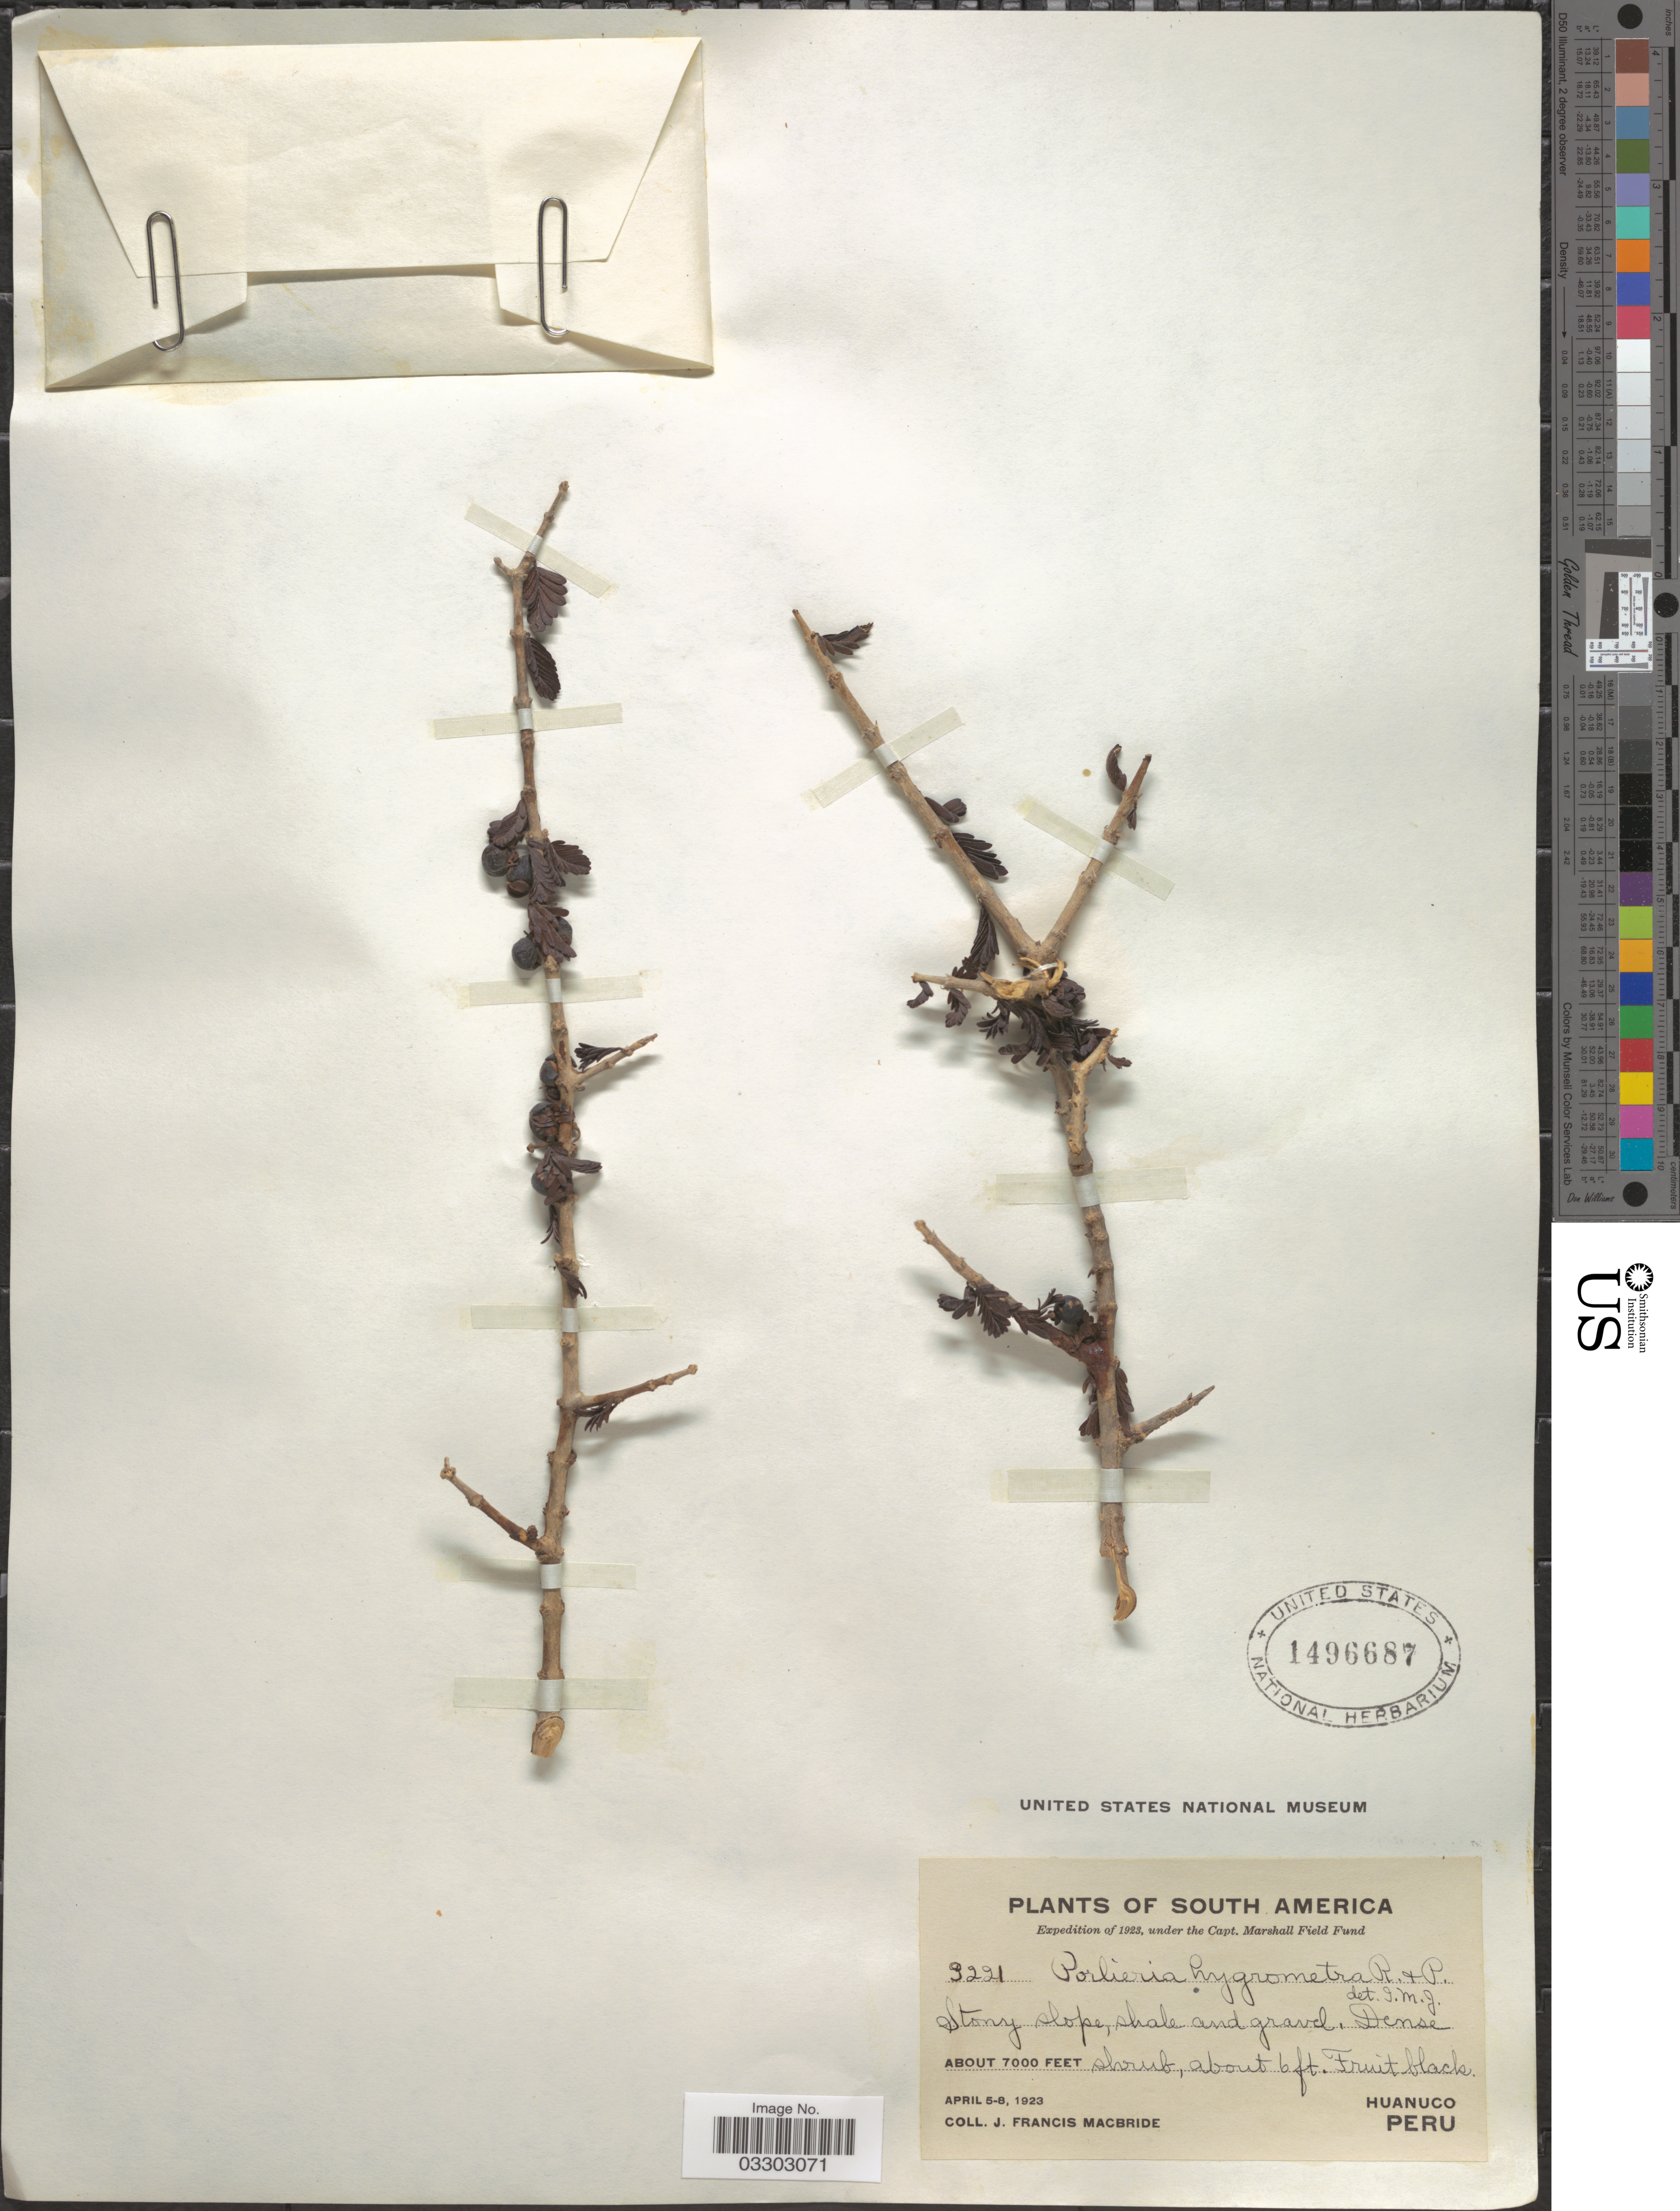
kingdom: Plantae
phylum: Tracheophyta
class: Magnoliopsida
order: Zygophyllales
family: Zygophyllaceae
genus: Porlieria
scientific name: Porlieria hygrometrica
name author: Pav. ex A. Gray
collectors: J. F. Macbride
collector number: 3221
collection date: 1923-04-05/1923-04-08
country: Peru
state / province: Huánuco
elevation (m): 2134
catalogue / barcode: US 1496687